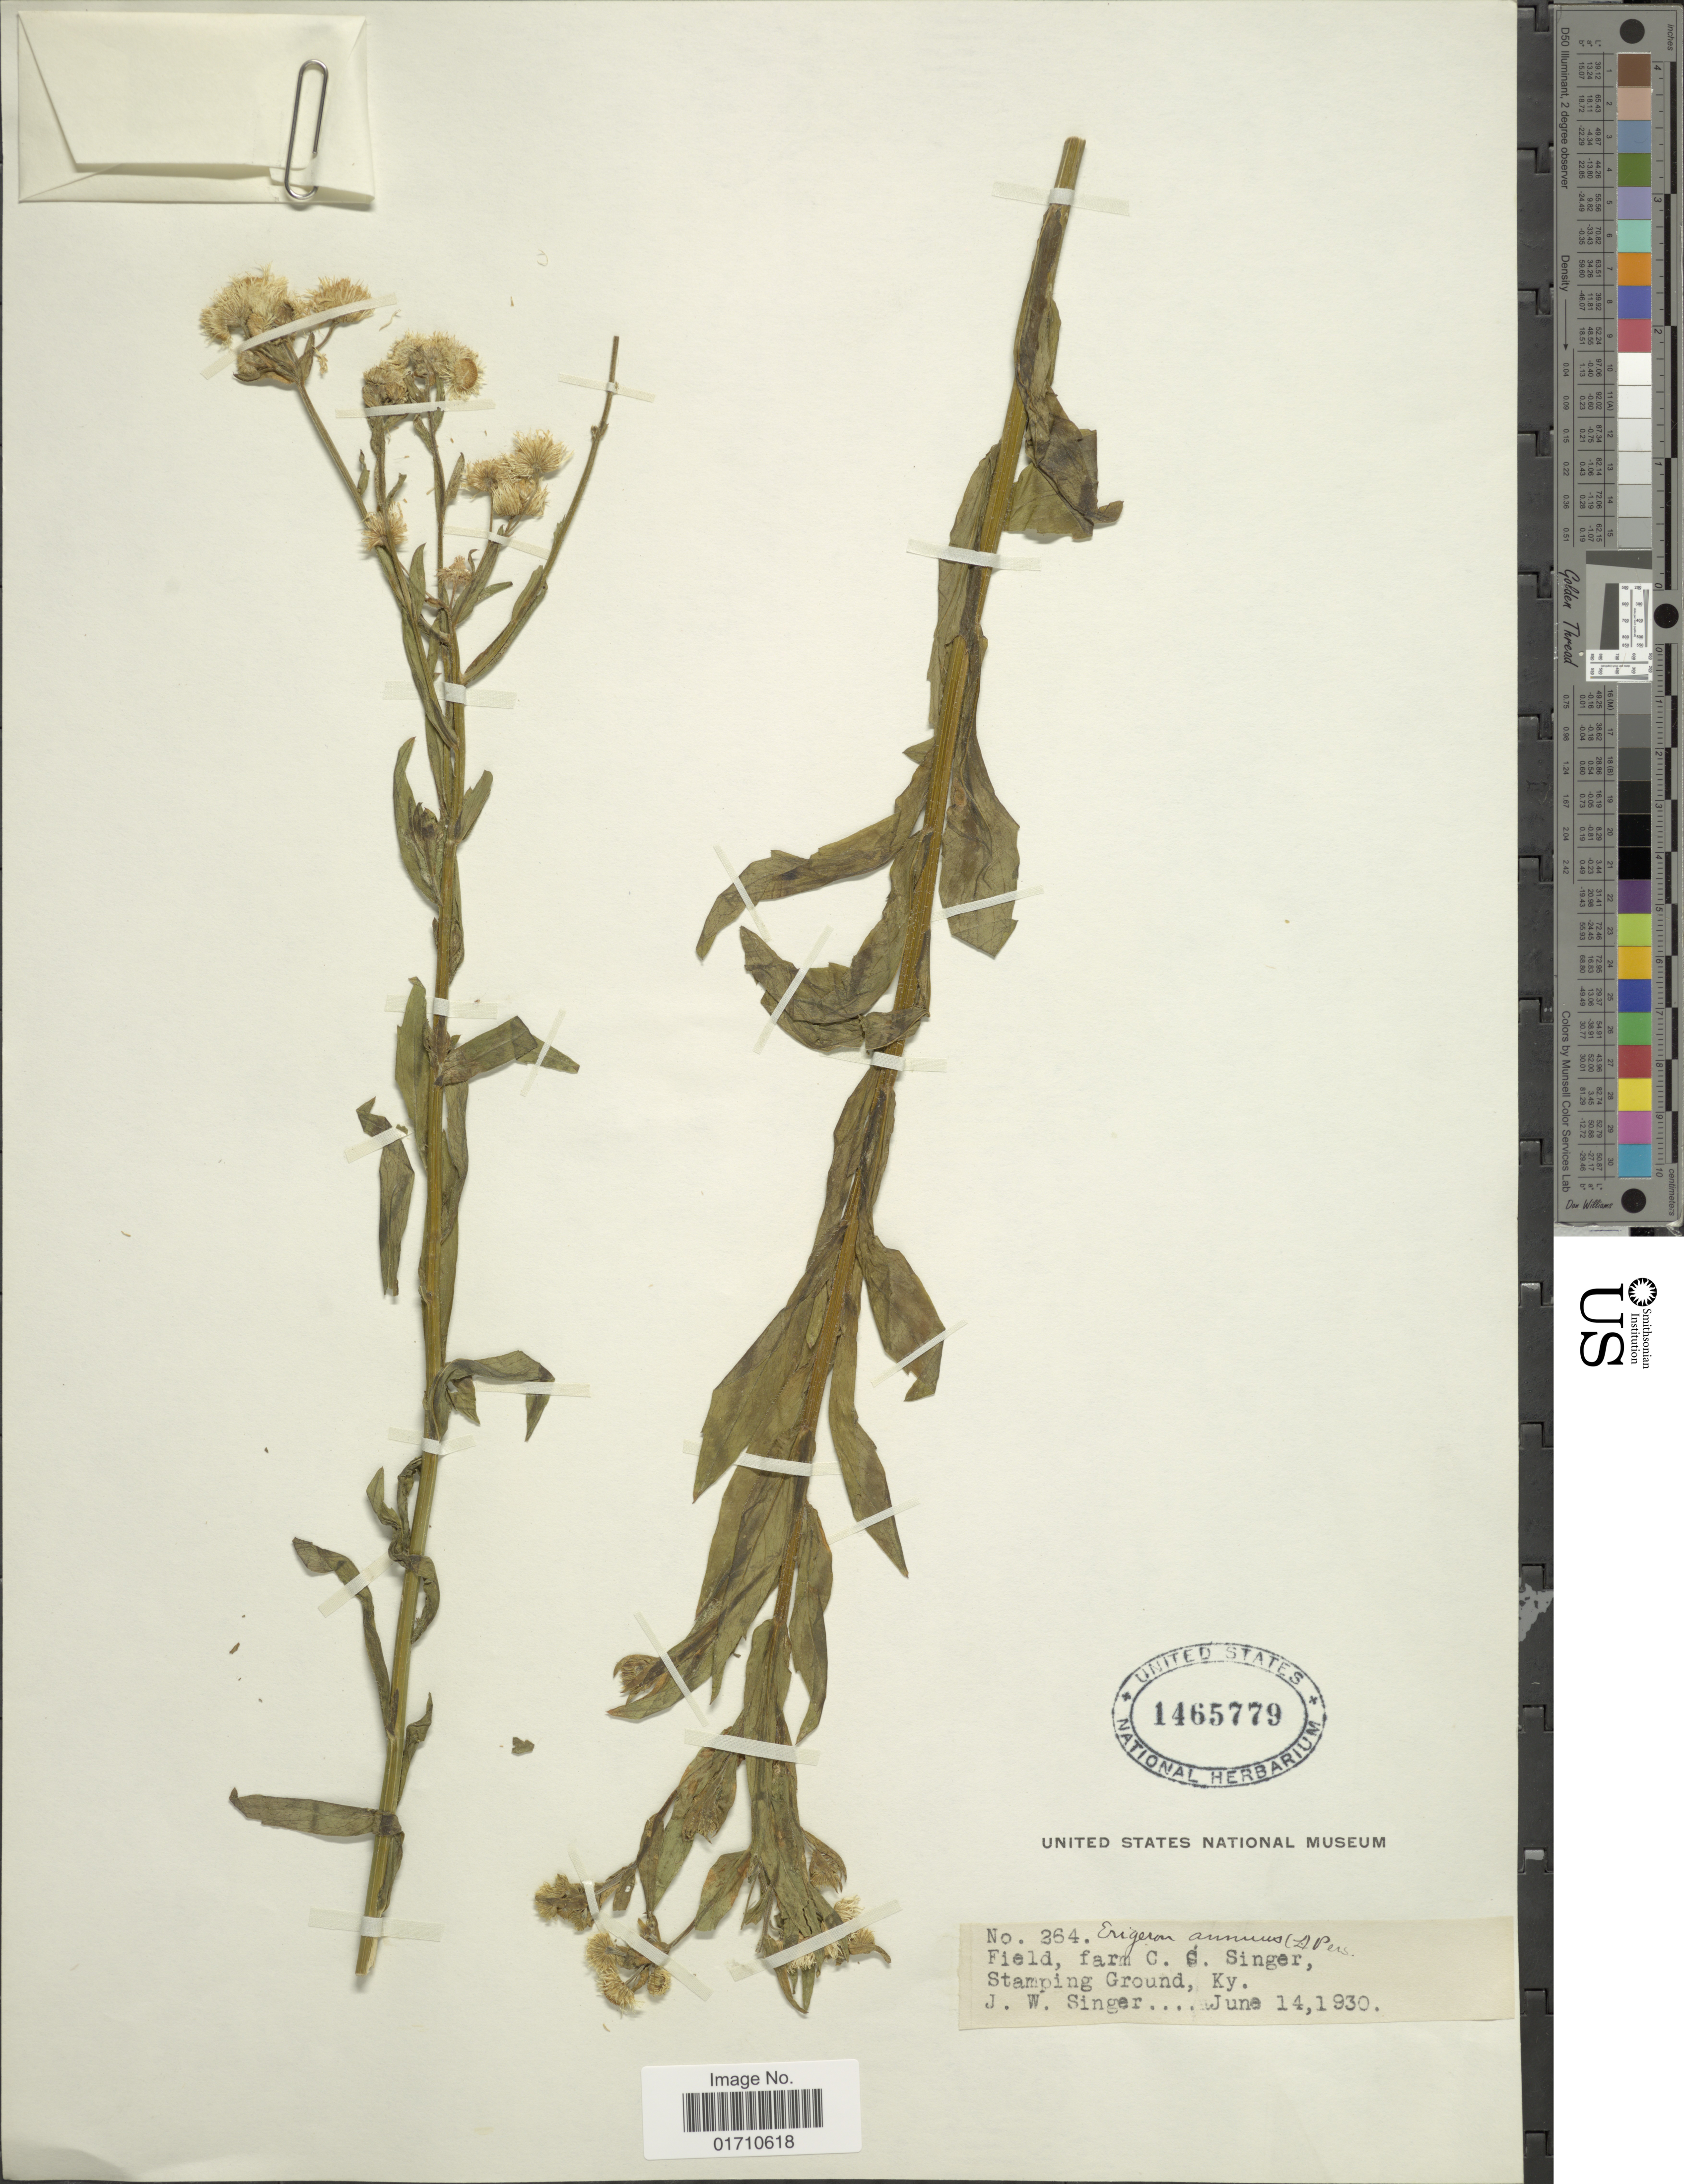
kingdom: Plantae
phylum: Tracheophyta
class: Magnoliopsida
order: Asterales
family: Asteraceae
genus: Erigeron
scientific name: Erigeron annuus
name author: (L.) Pers.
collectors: J. EW. Singer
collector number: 264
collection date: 1930-06-14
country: United States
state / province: Kentucky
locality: Stamping Ground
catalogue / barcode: US 1465779